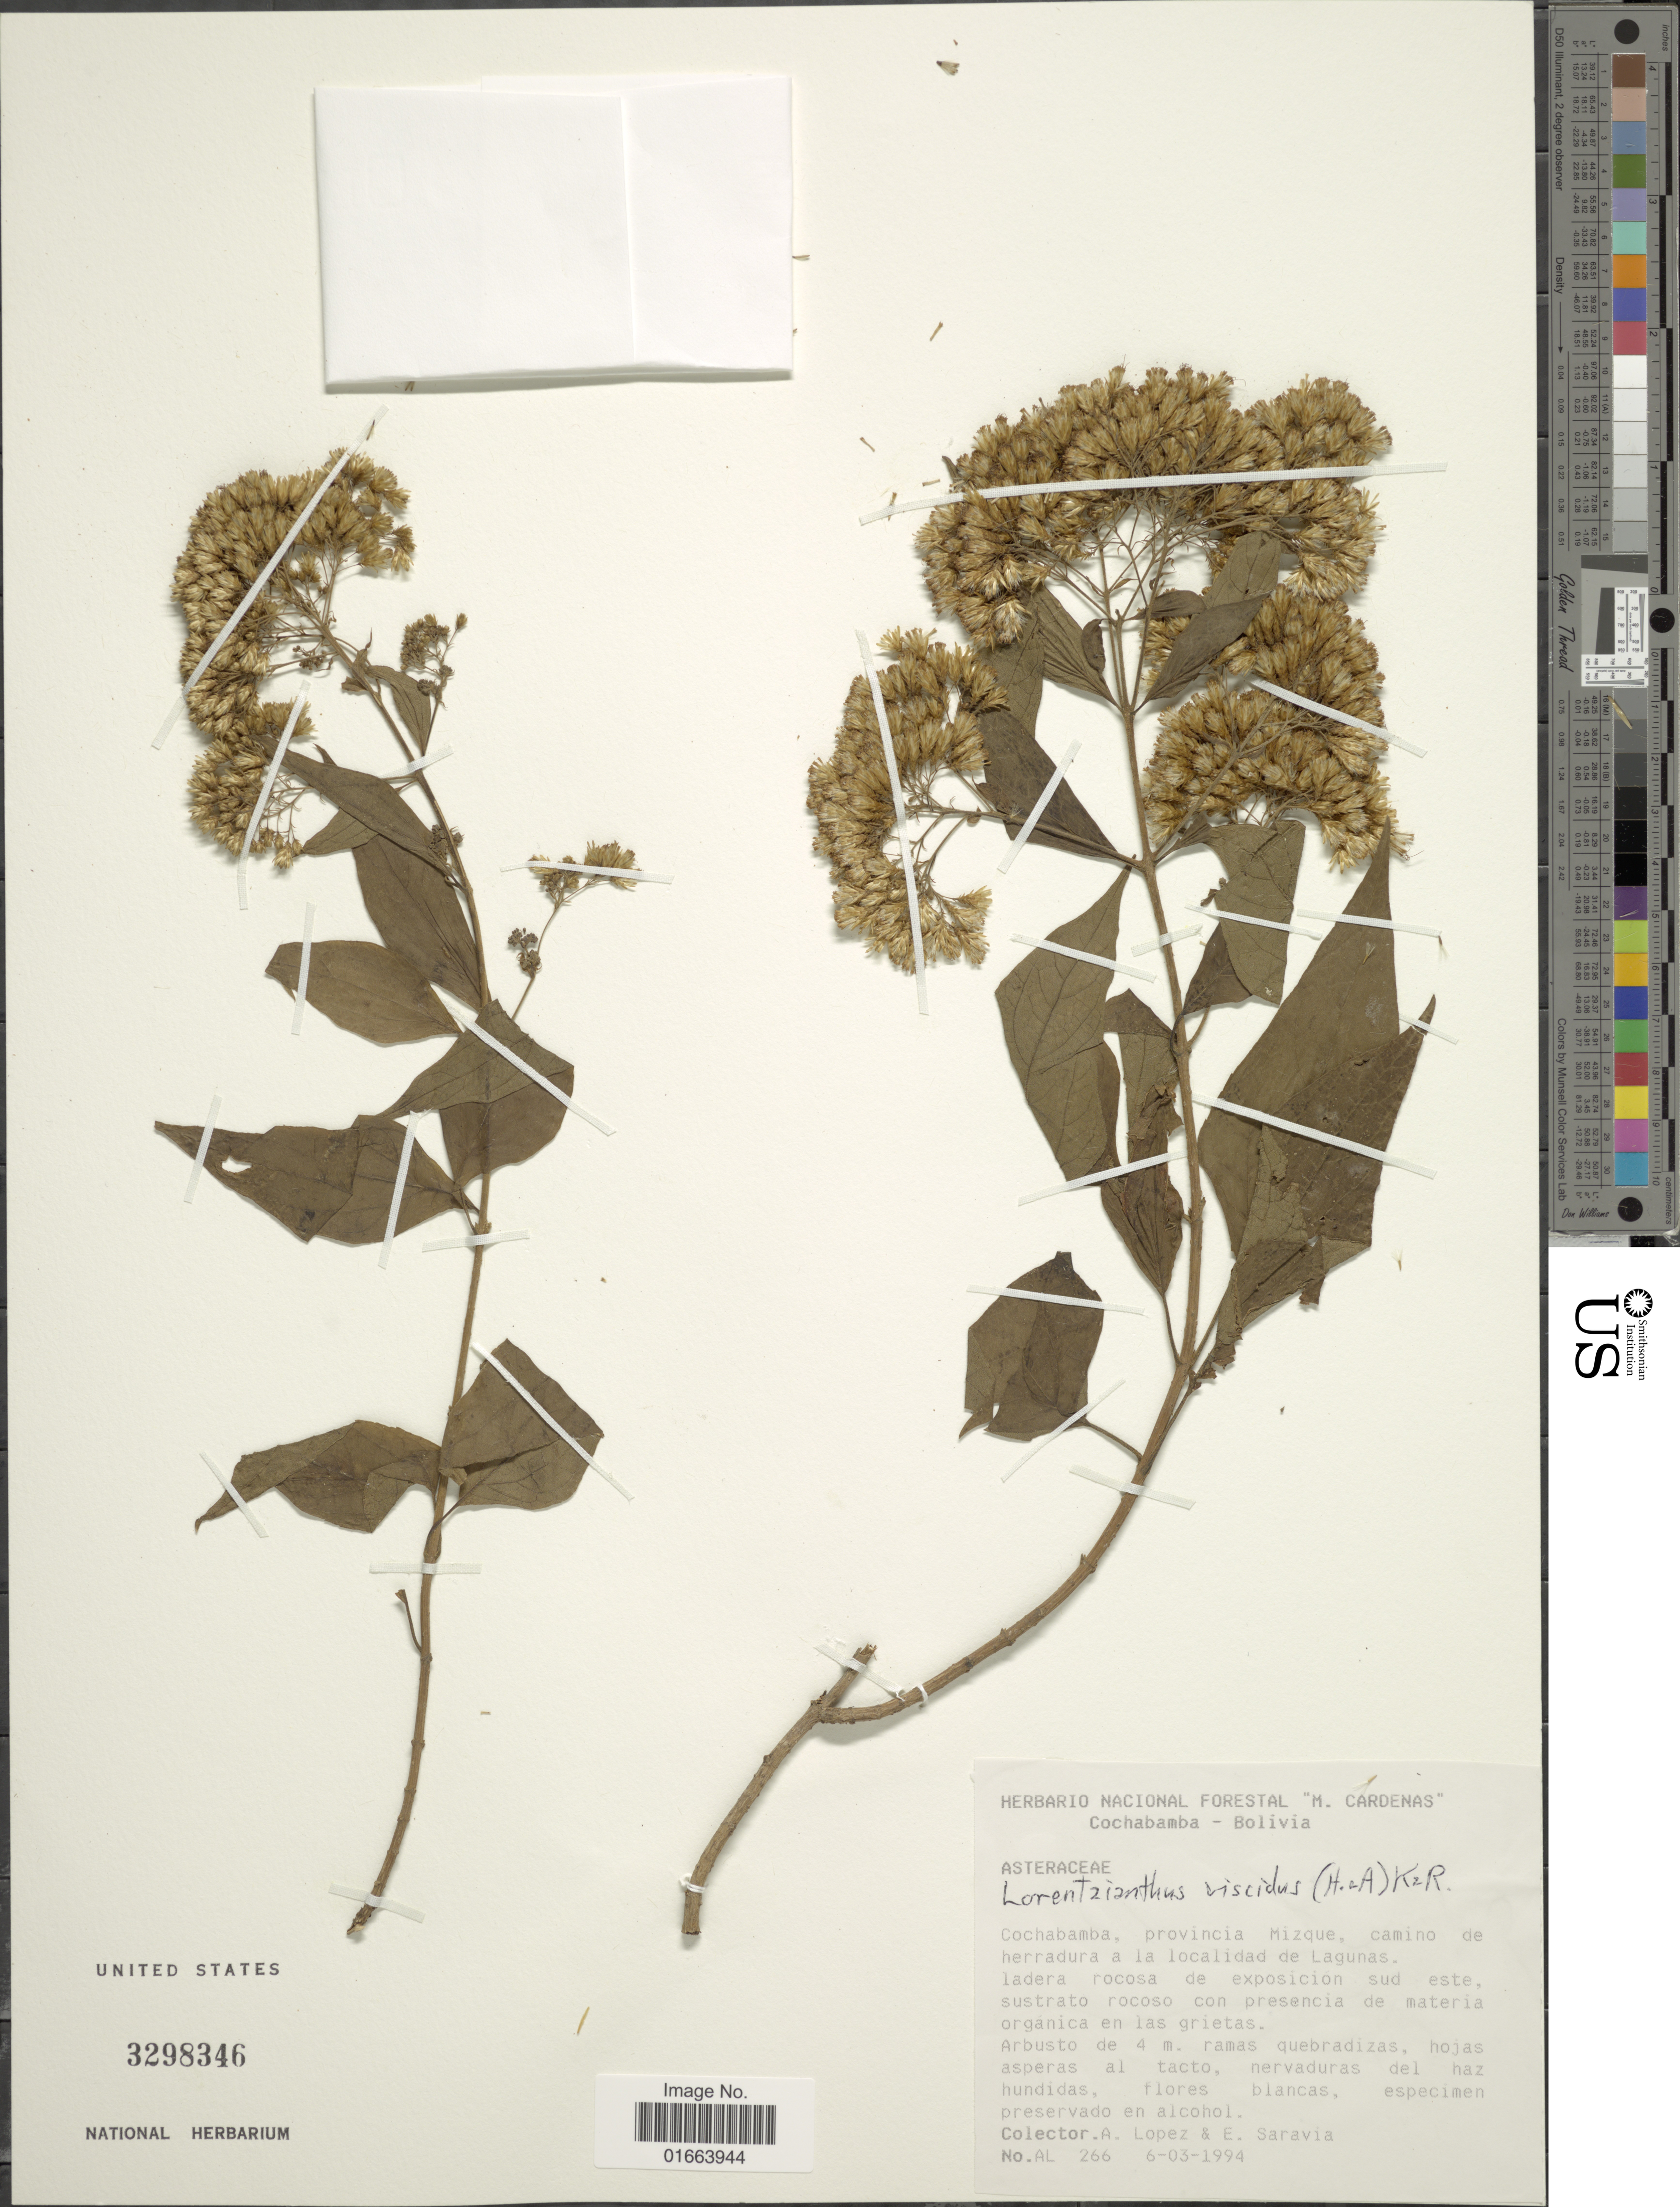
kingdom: Plantae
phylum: Tracheophyta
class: Magnoliopsida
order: Asterales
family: Asteraceae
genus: Lorentzianthus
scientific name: Lorentzianthus viscidus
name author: (Hook. & Arn.) R.M. King & H. Rob.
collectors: A. Lopez & E. Saravia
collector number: AL 266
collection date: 1994-03-06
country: Bolivia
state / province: Cochabamba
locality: Provincia Mizque, camino de herradura a la localidad de Lagunas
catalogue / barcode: US 3298346